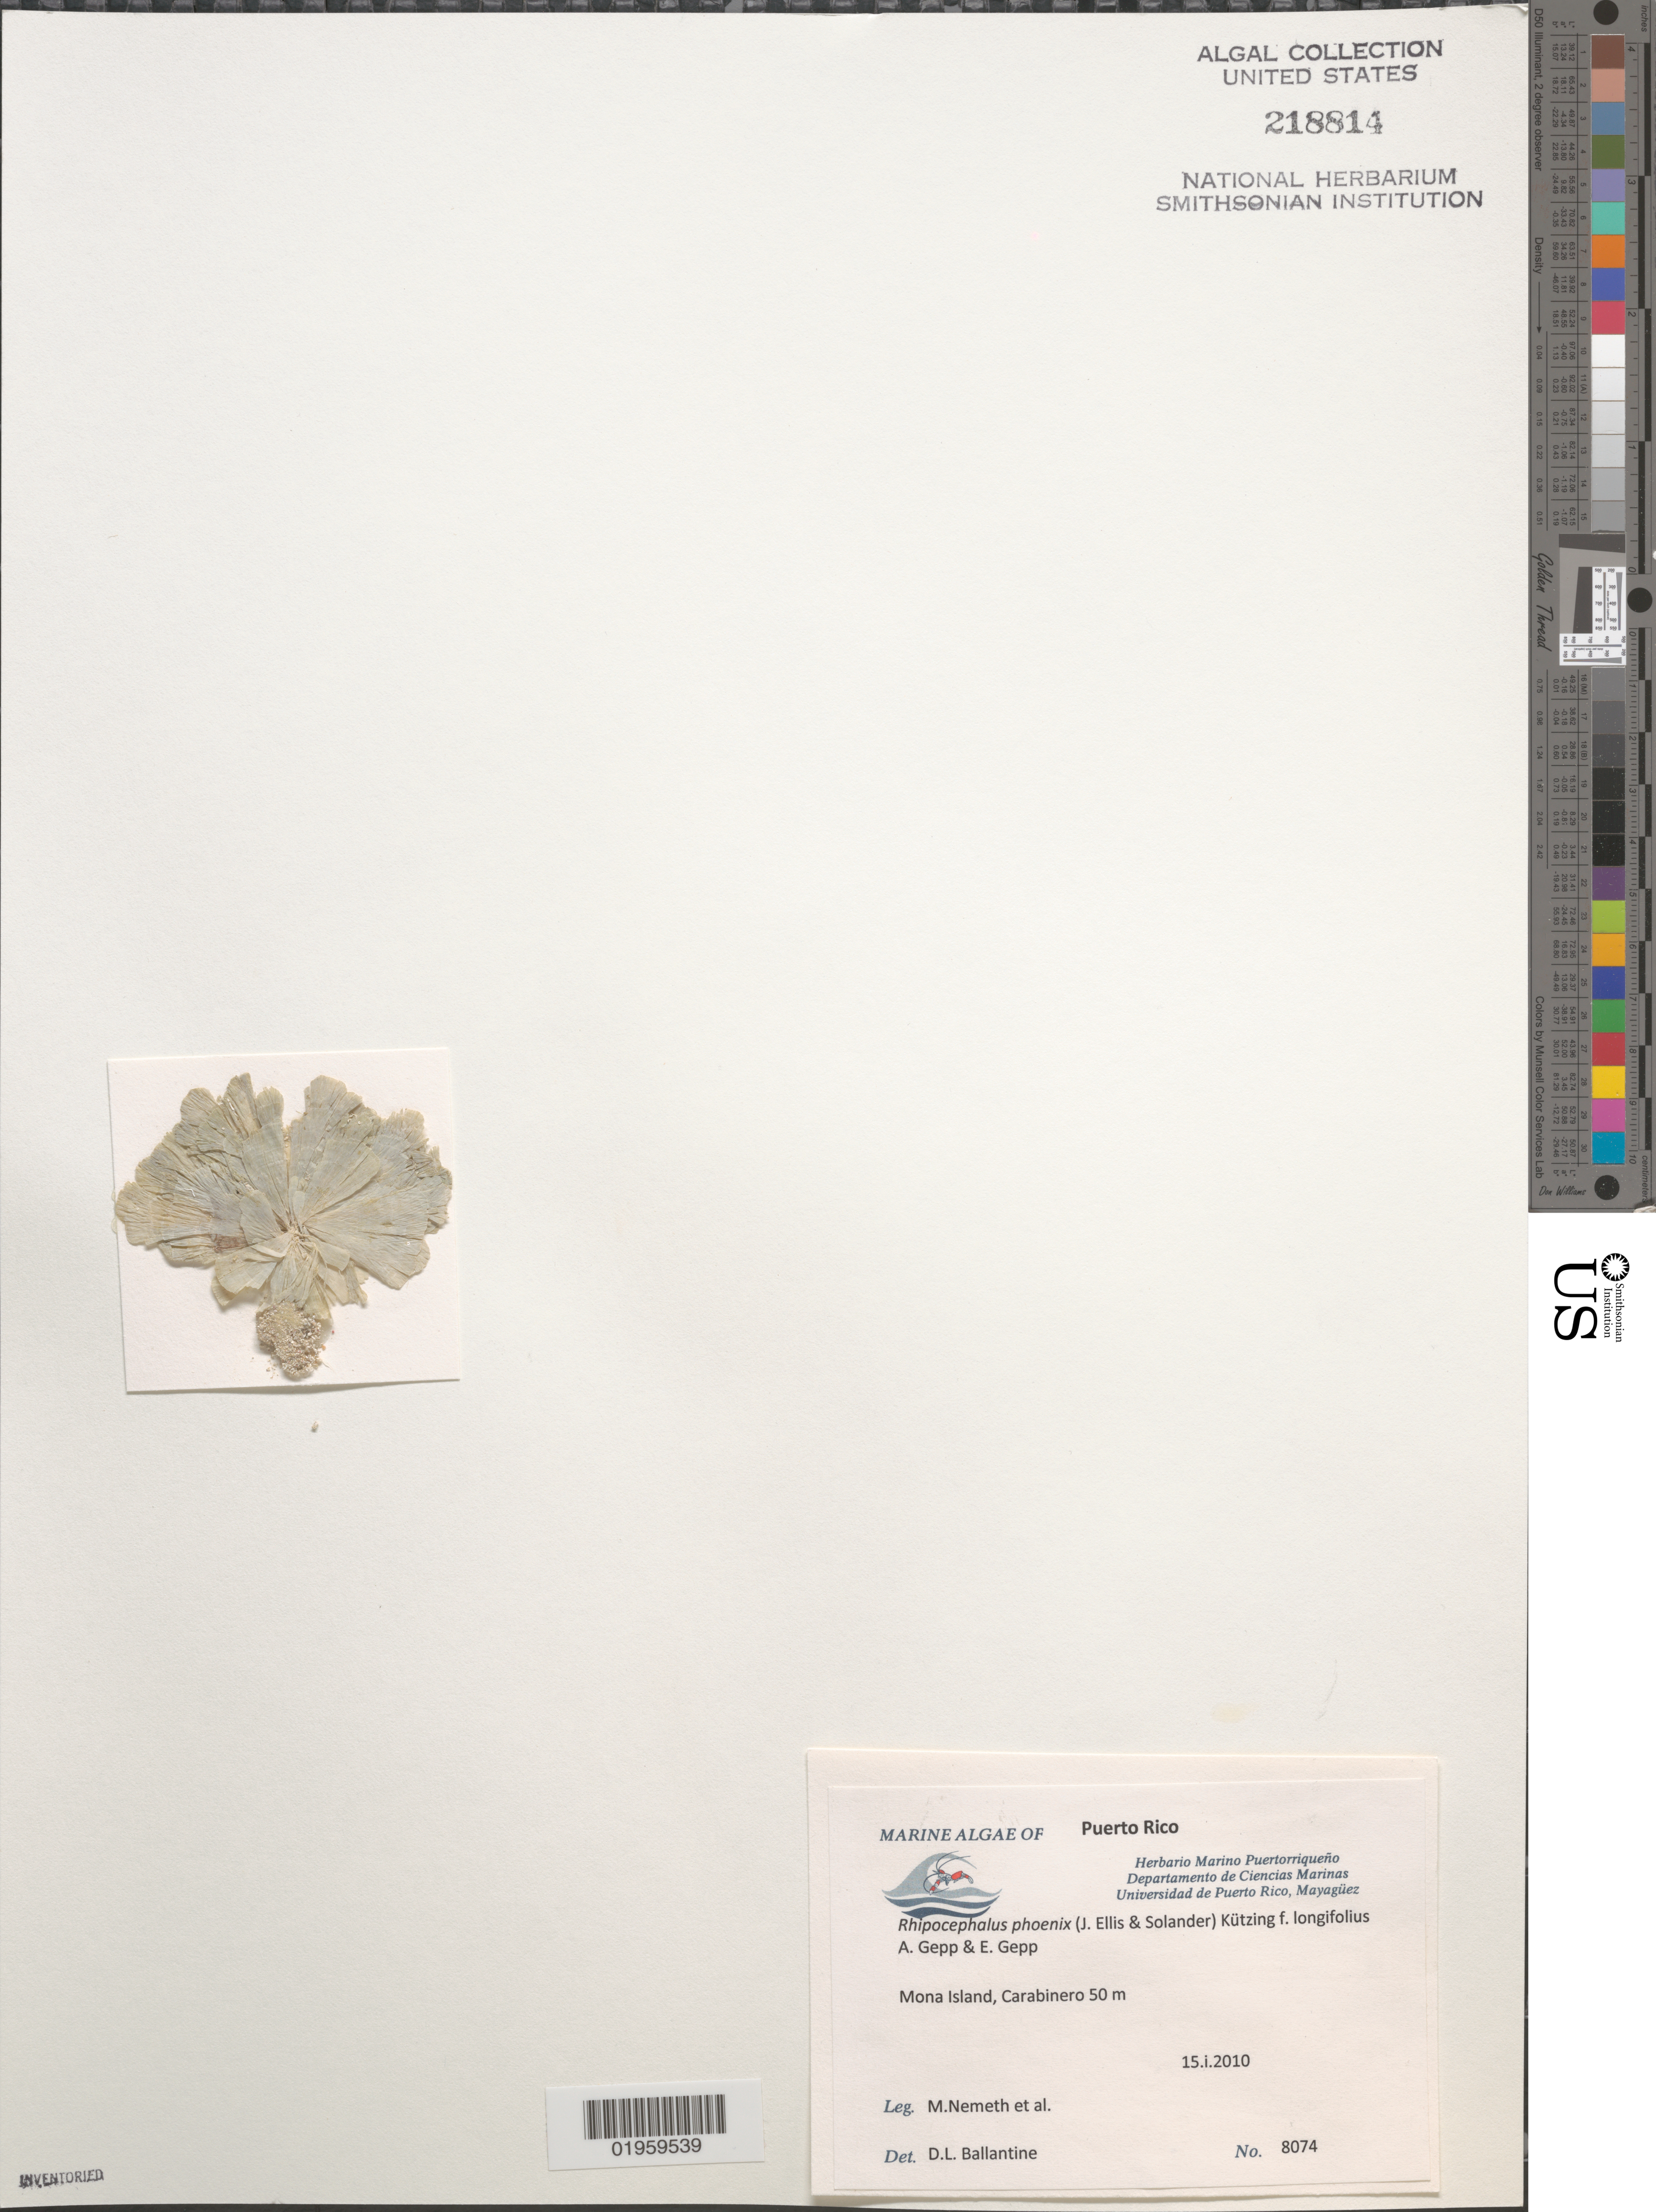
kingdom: Plantae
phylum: Chlorophyta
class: Ulvophyceae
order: Bryopsidales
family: Udoteaceae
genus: Rhipocephalus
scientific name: Rhipocephalus phoenix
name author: (J. Ellis & Sol.) Kütz.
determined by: Ballantine, D. L.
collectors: M. Nemeth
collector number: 8074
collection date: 2010-01-15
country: Puerto Rico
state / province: Mayagüez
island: Mona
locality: Carabinera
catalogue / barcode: US 218814